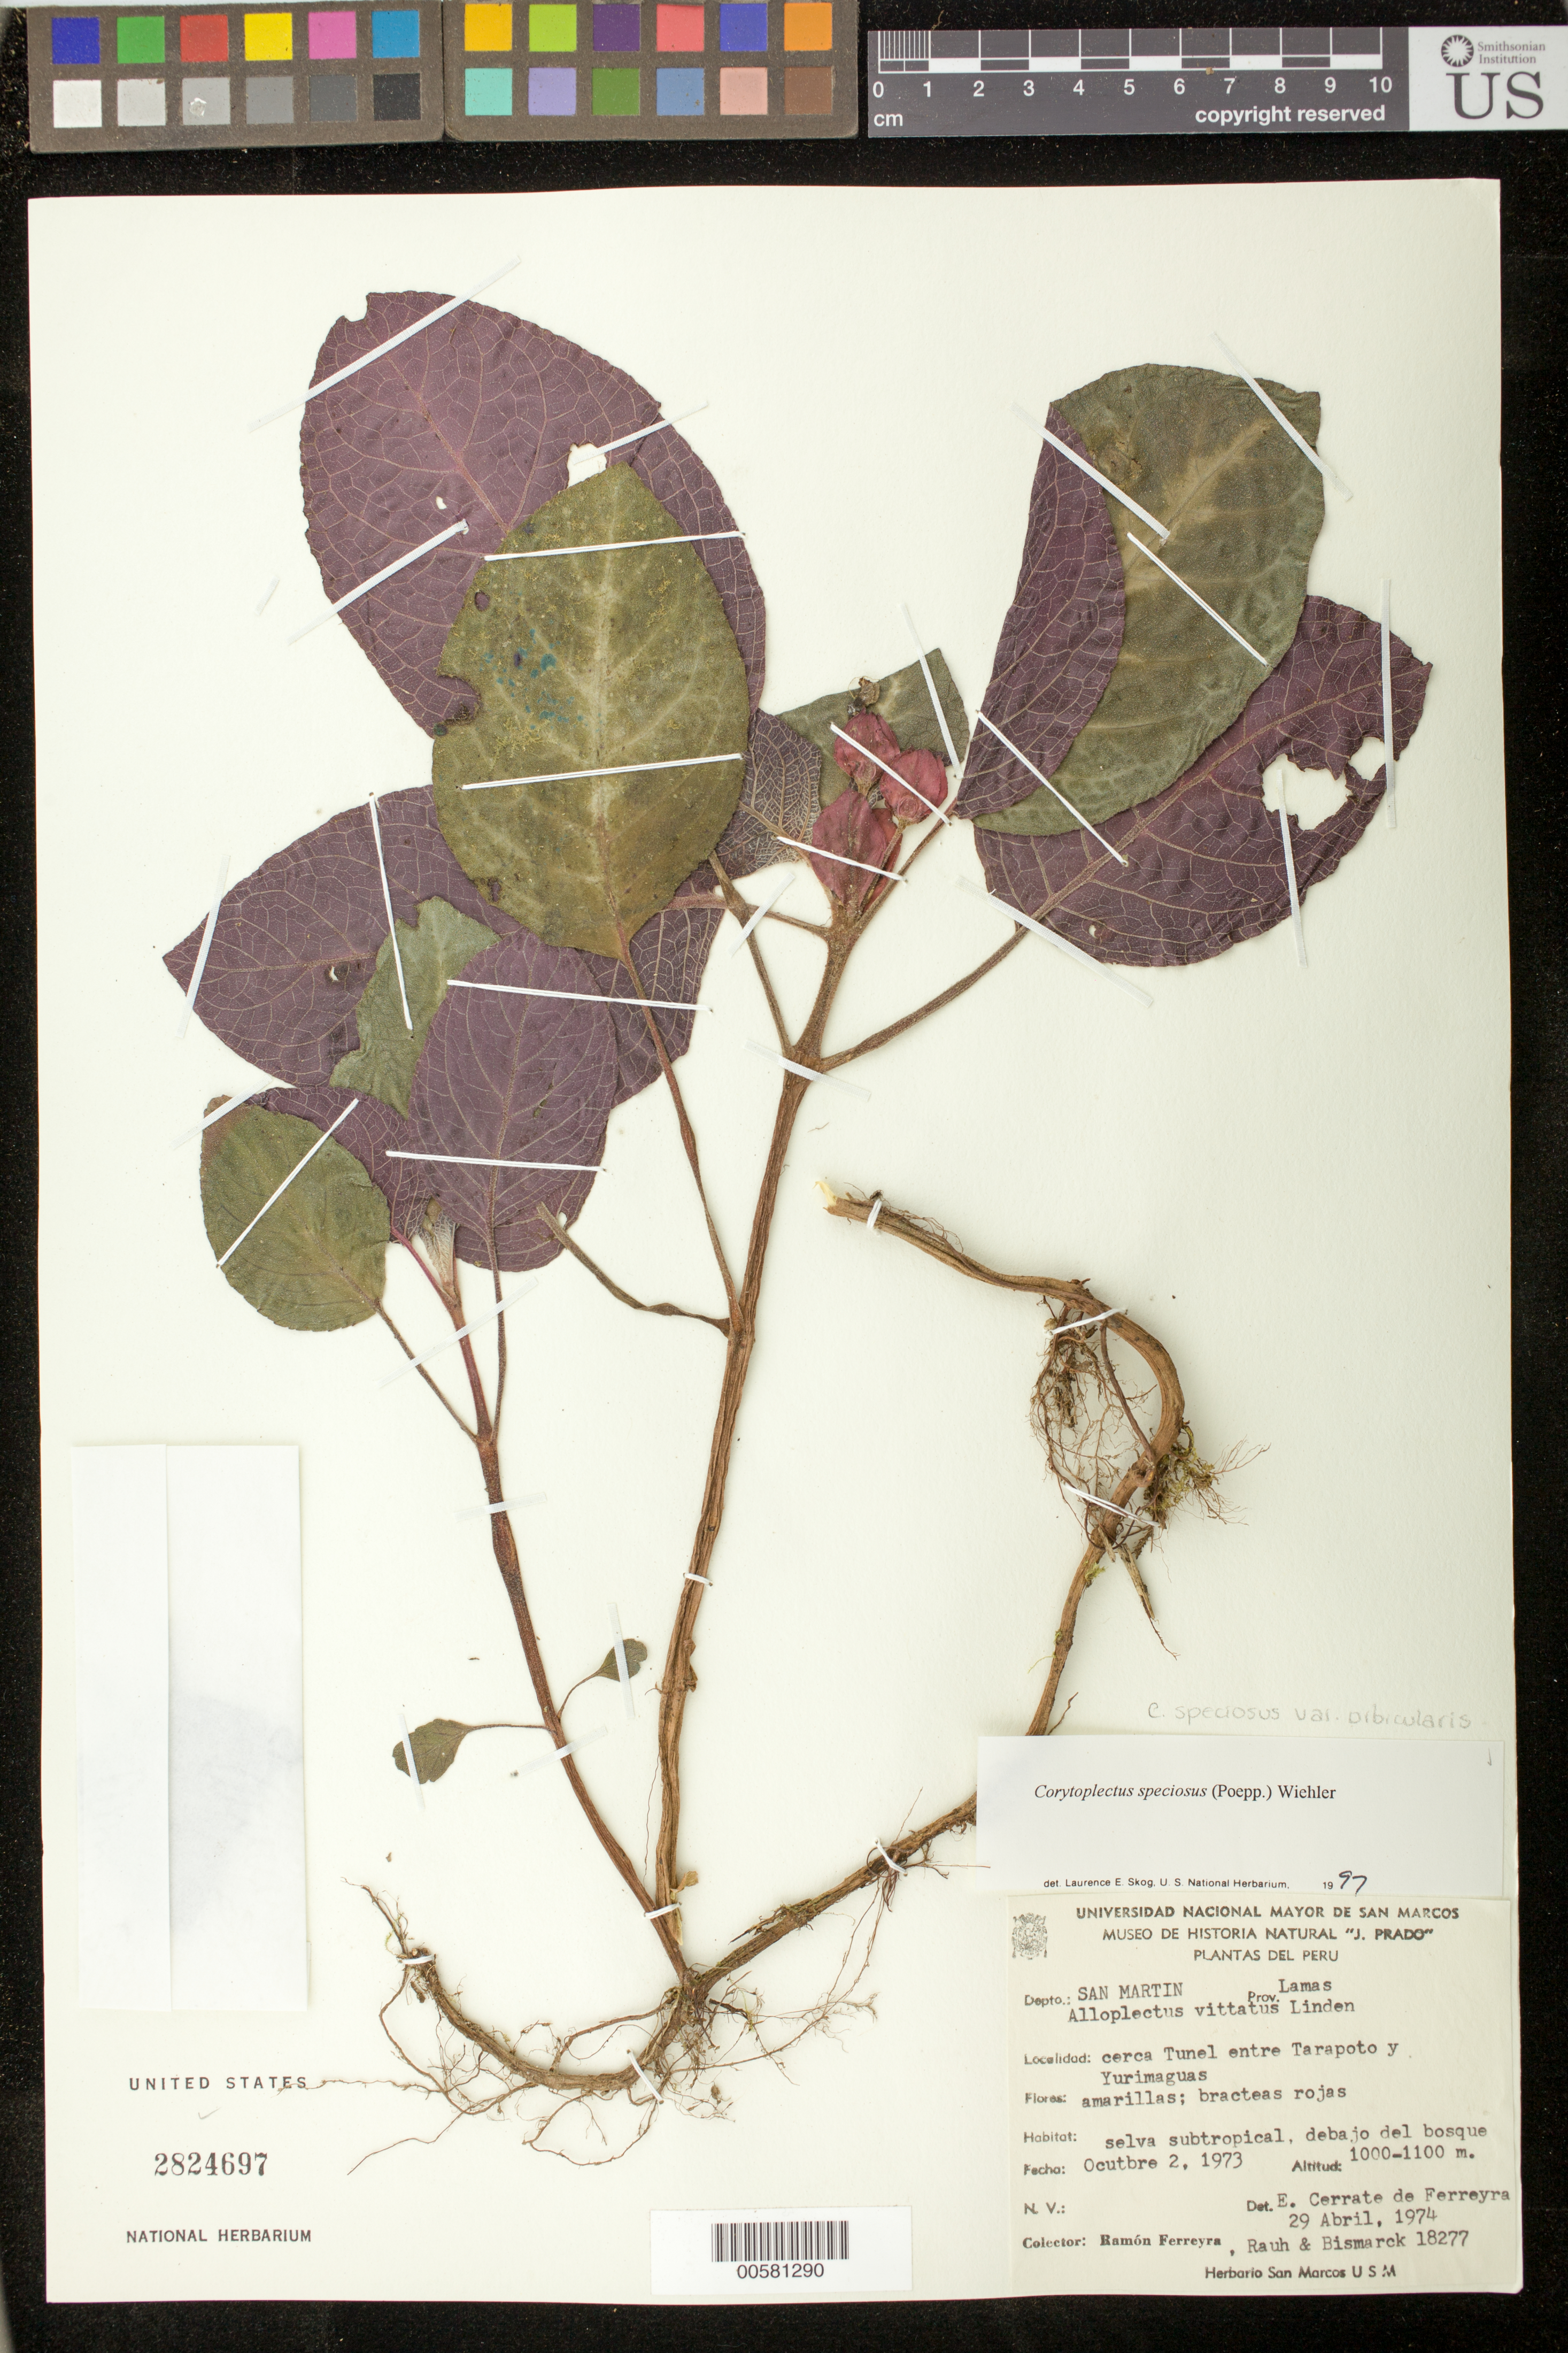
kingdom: Plantae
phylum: Tracheophyta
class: Magnoliopsida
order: Lamiales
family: Gesneriaceae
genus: Corytoplectus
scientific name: Corytoplectus speciosus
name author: (Poepp.) Wiehler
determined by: Skog, Laurence E.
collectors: R. A. Ferreyra, -. Rauh & -. Bismarck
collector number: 18277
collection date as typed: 29 Apr 1974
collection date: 1974-04-29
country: Peru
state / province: San Martín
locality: Prov. Lamas; cerca Tunel entre Tarapoto y Yurimaguas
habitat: Selva subtropical, debajo del bosque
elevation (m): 1000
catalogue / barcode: US 2824697